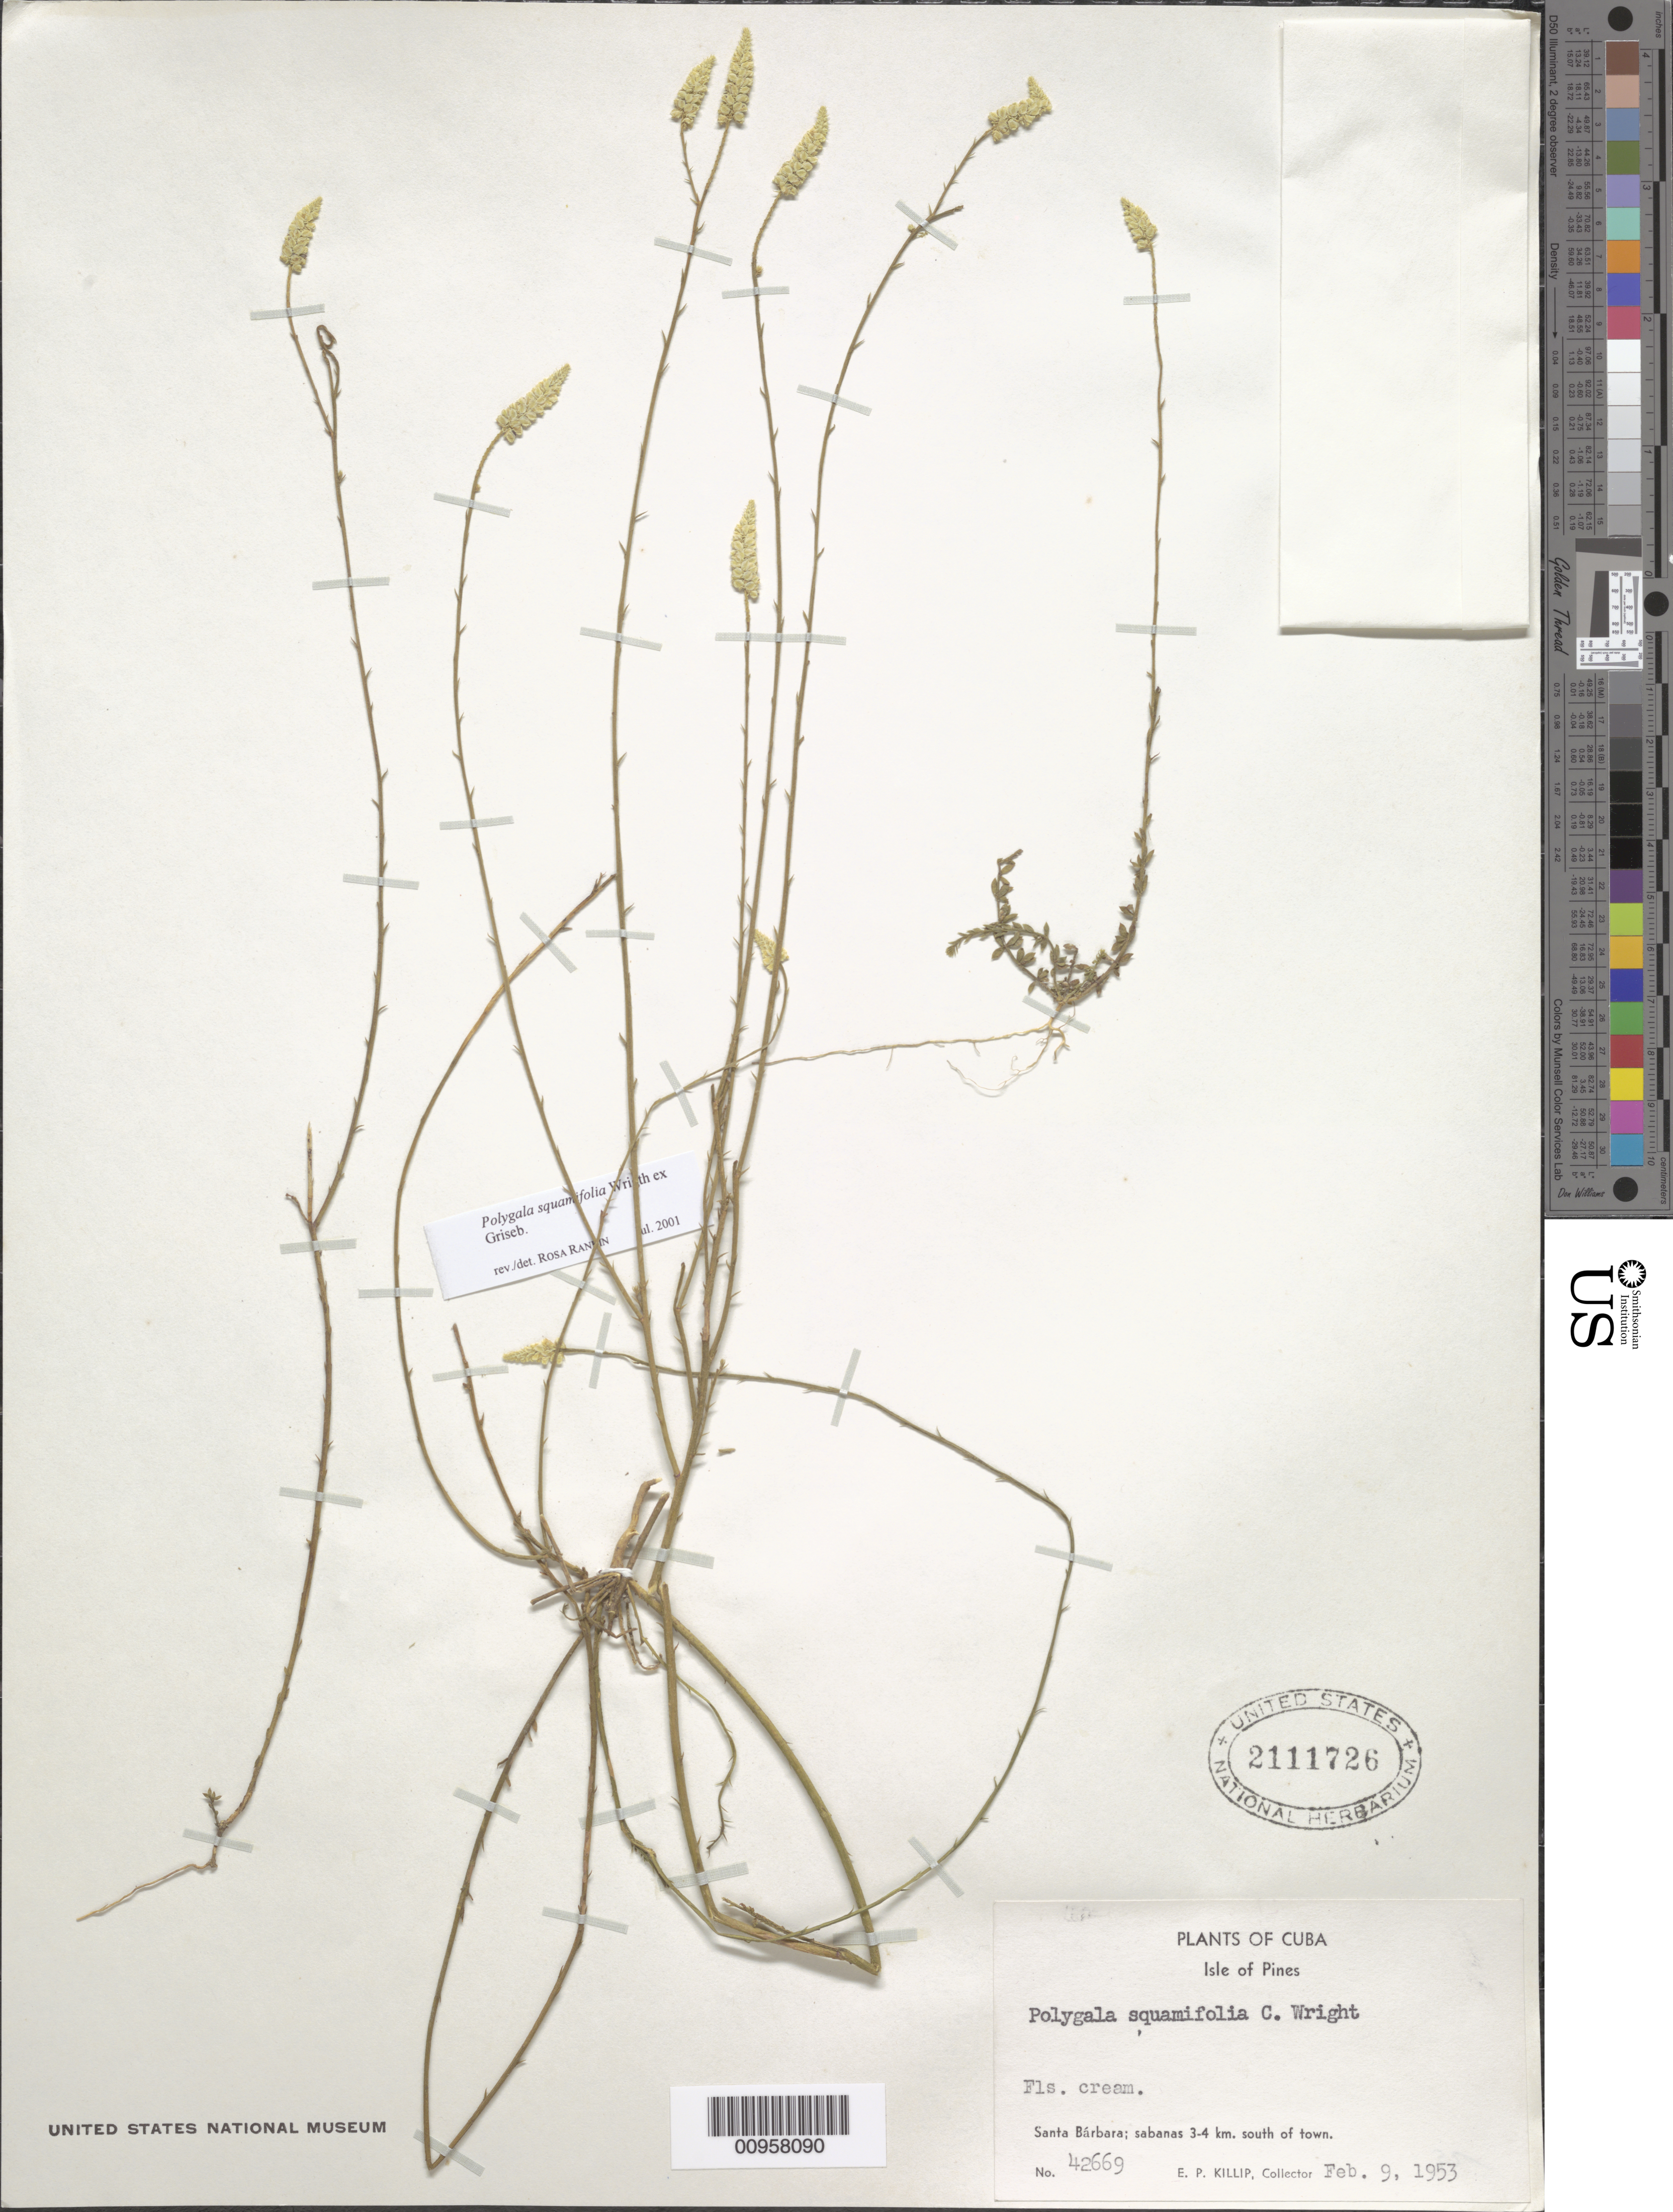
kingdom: Plantae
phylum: Tracheophyta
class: Magnoliopsida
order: Fabales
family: Polygalaceae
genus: Polygala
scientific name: Polygala squamifolia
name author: C. Wright in Griseb.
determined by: Rankin Rodriguez, Rosa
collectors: E. P. Killip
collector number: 42669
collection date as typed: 09 Feb 1953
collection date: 1953-02-09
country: Cuba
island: Isla de la Juventud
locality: Isle of Pines, Santa Bárbara, 3-4 km S of town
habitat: Sabanas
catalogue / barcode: US 2111726